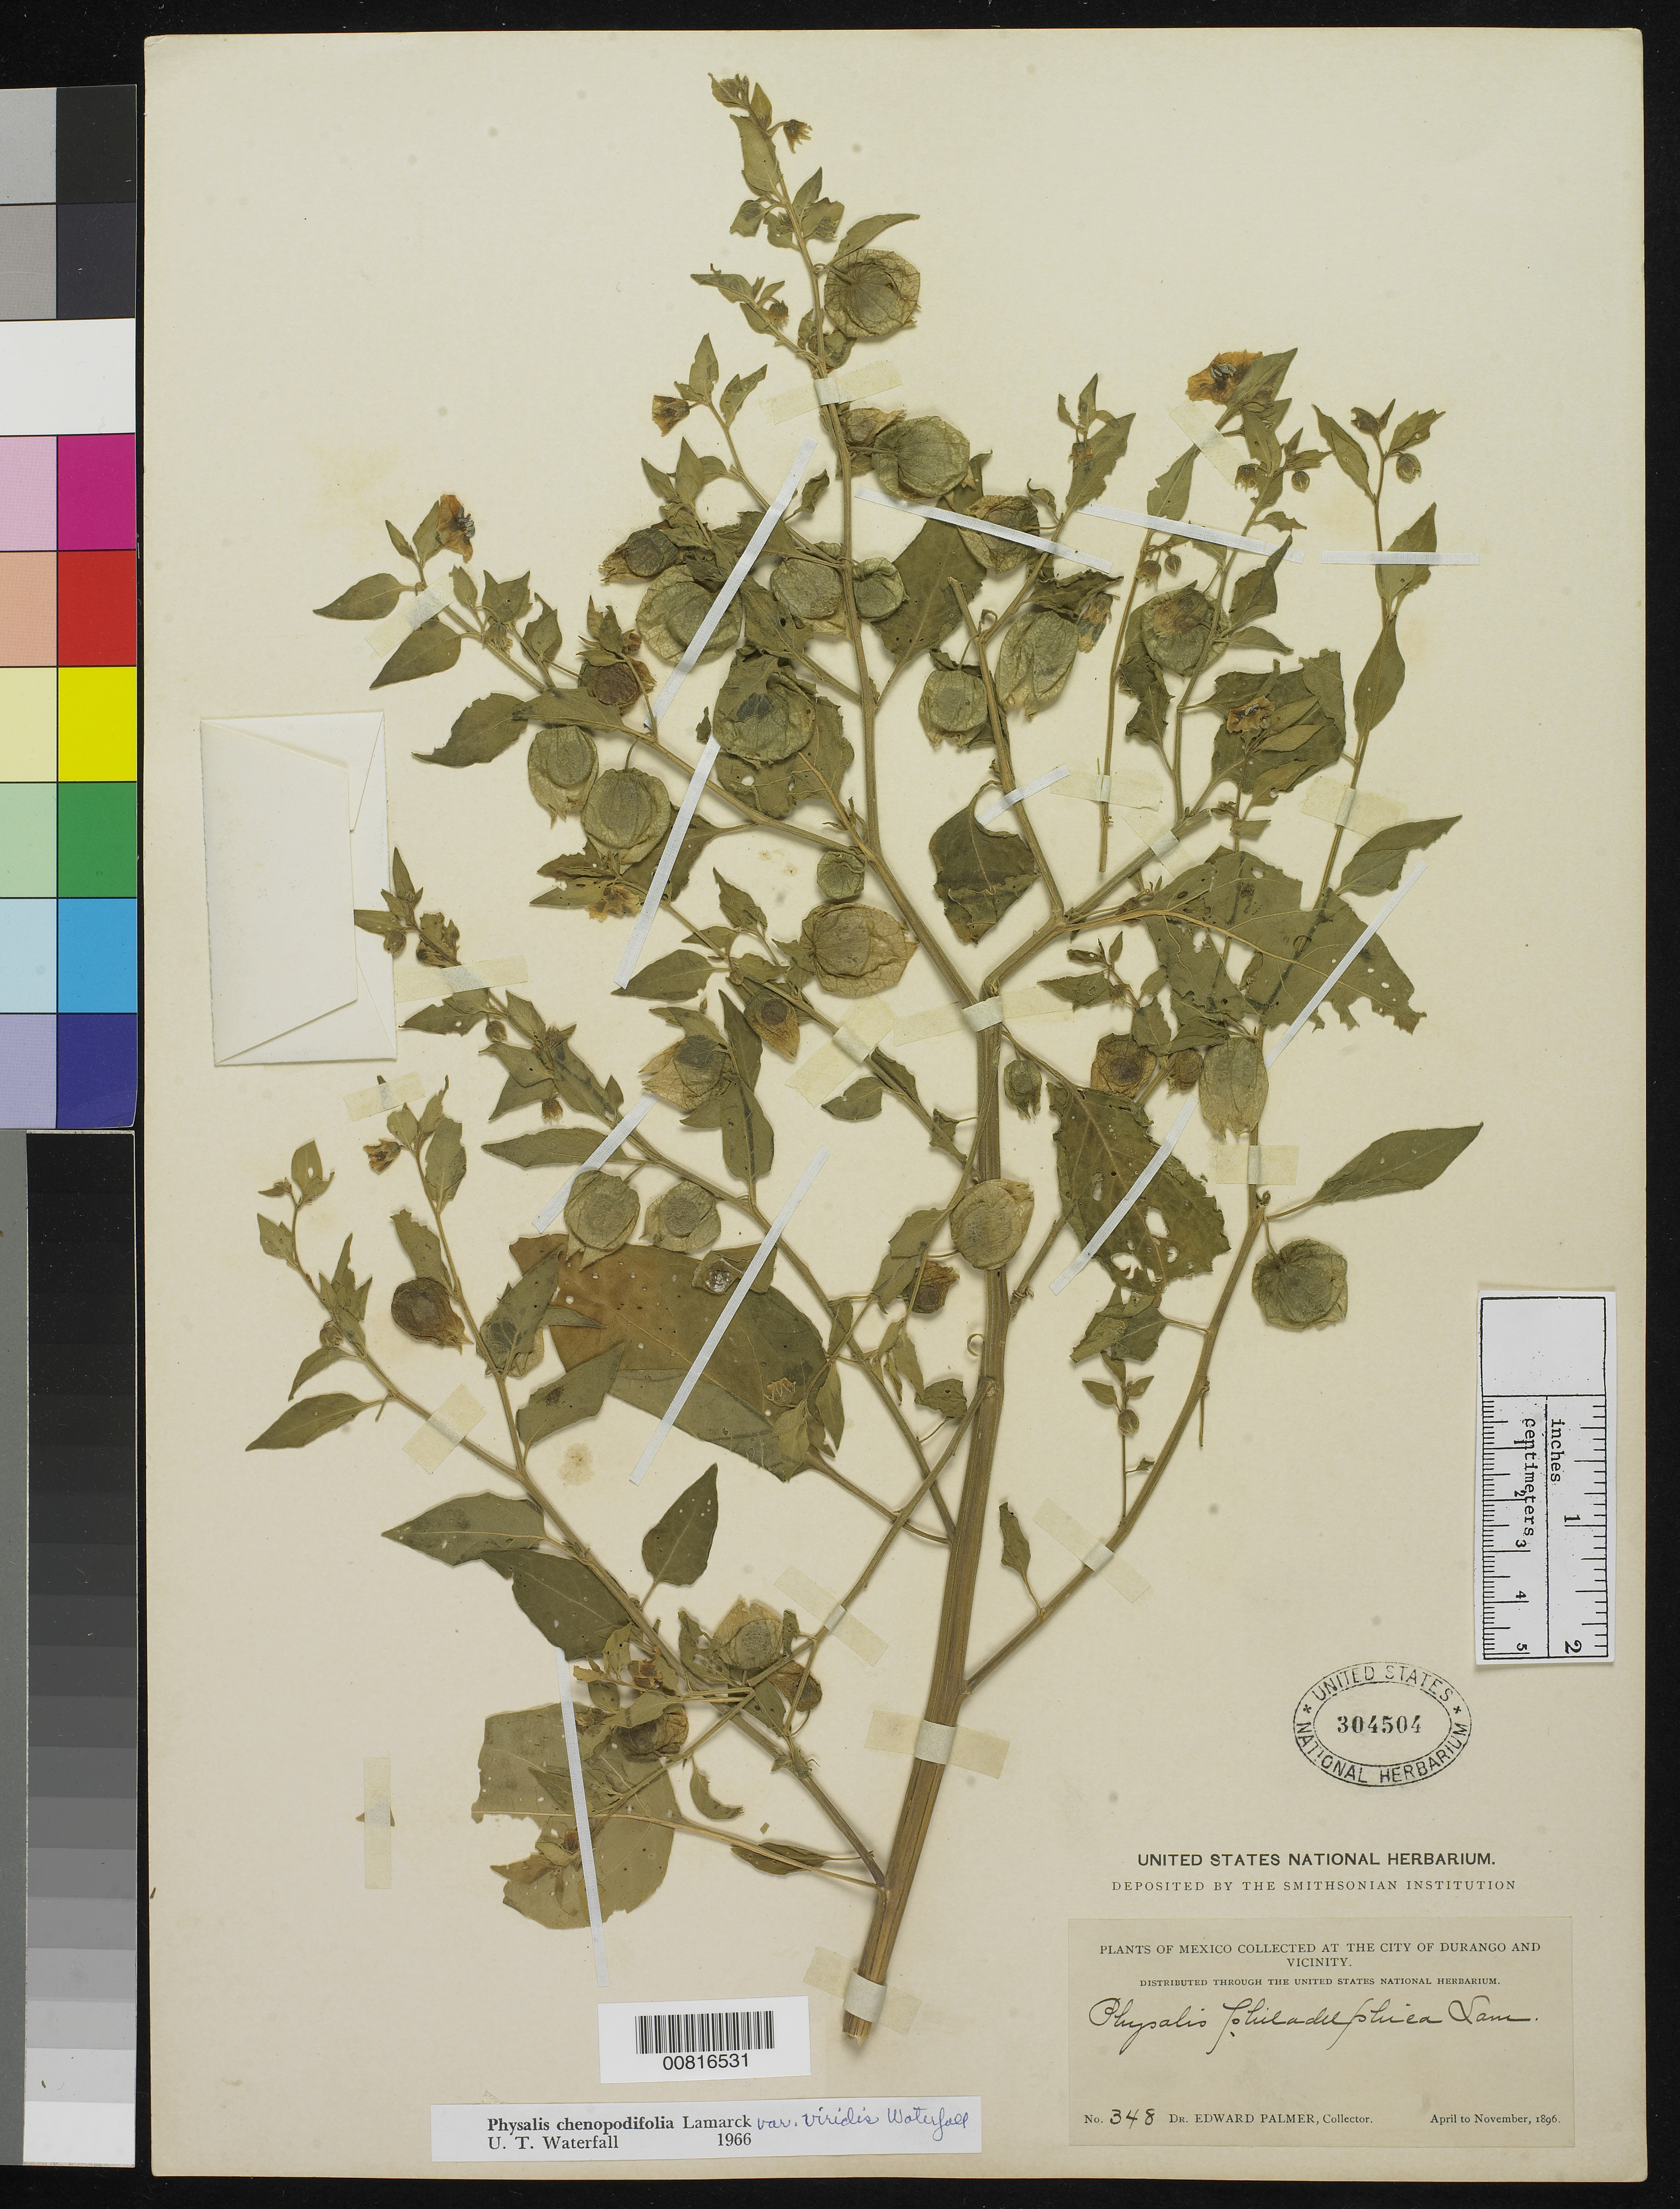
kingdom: Plantae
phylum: Tracheophyta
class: Magnoliopsida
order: Solanales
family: Solanaceae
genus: Physalis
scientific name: Physalis chenopodifolia var. viridis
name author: Lam.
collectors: E. Palmer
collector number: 348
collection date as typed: Apr 1896 to -- Nov 1896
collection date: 1896-04/1896-11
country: Mexico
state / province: Durango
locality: City of Durango and vicinity.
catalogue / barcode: US 304504